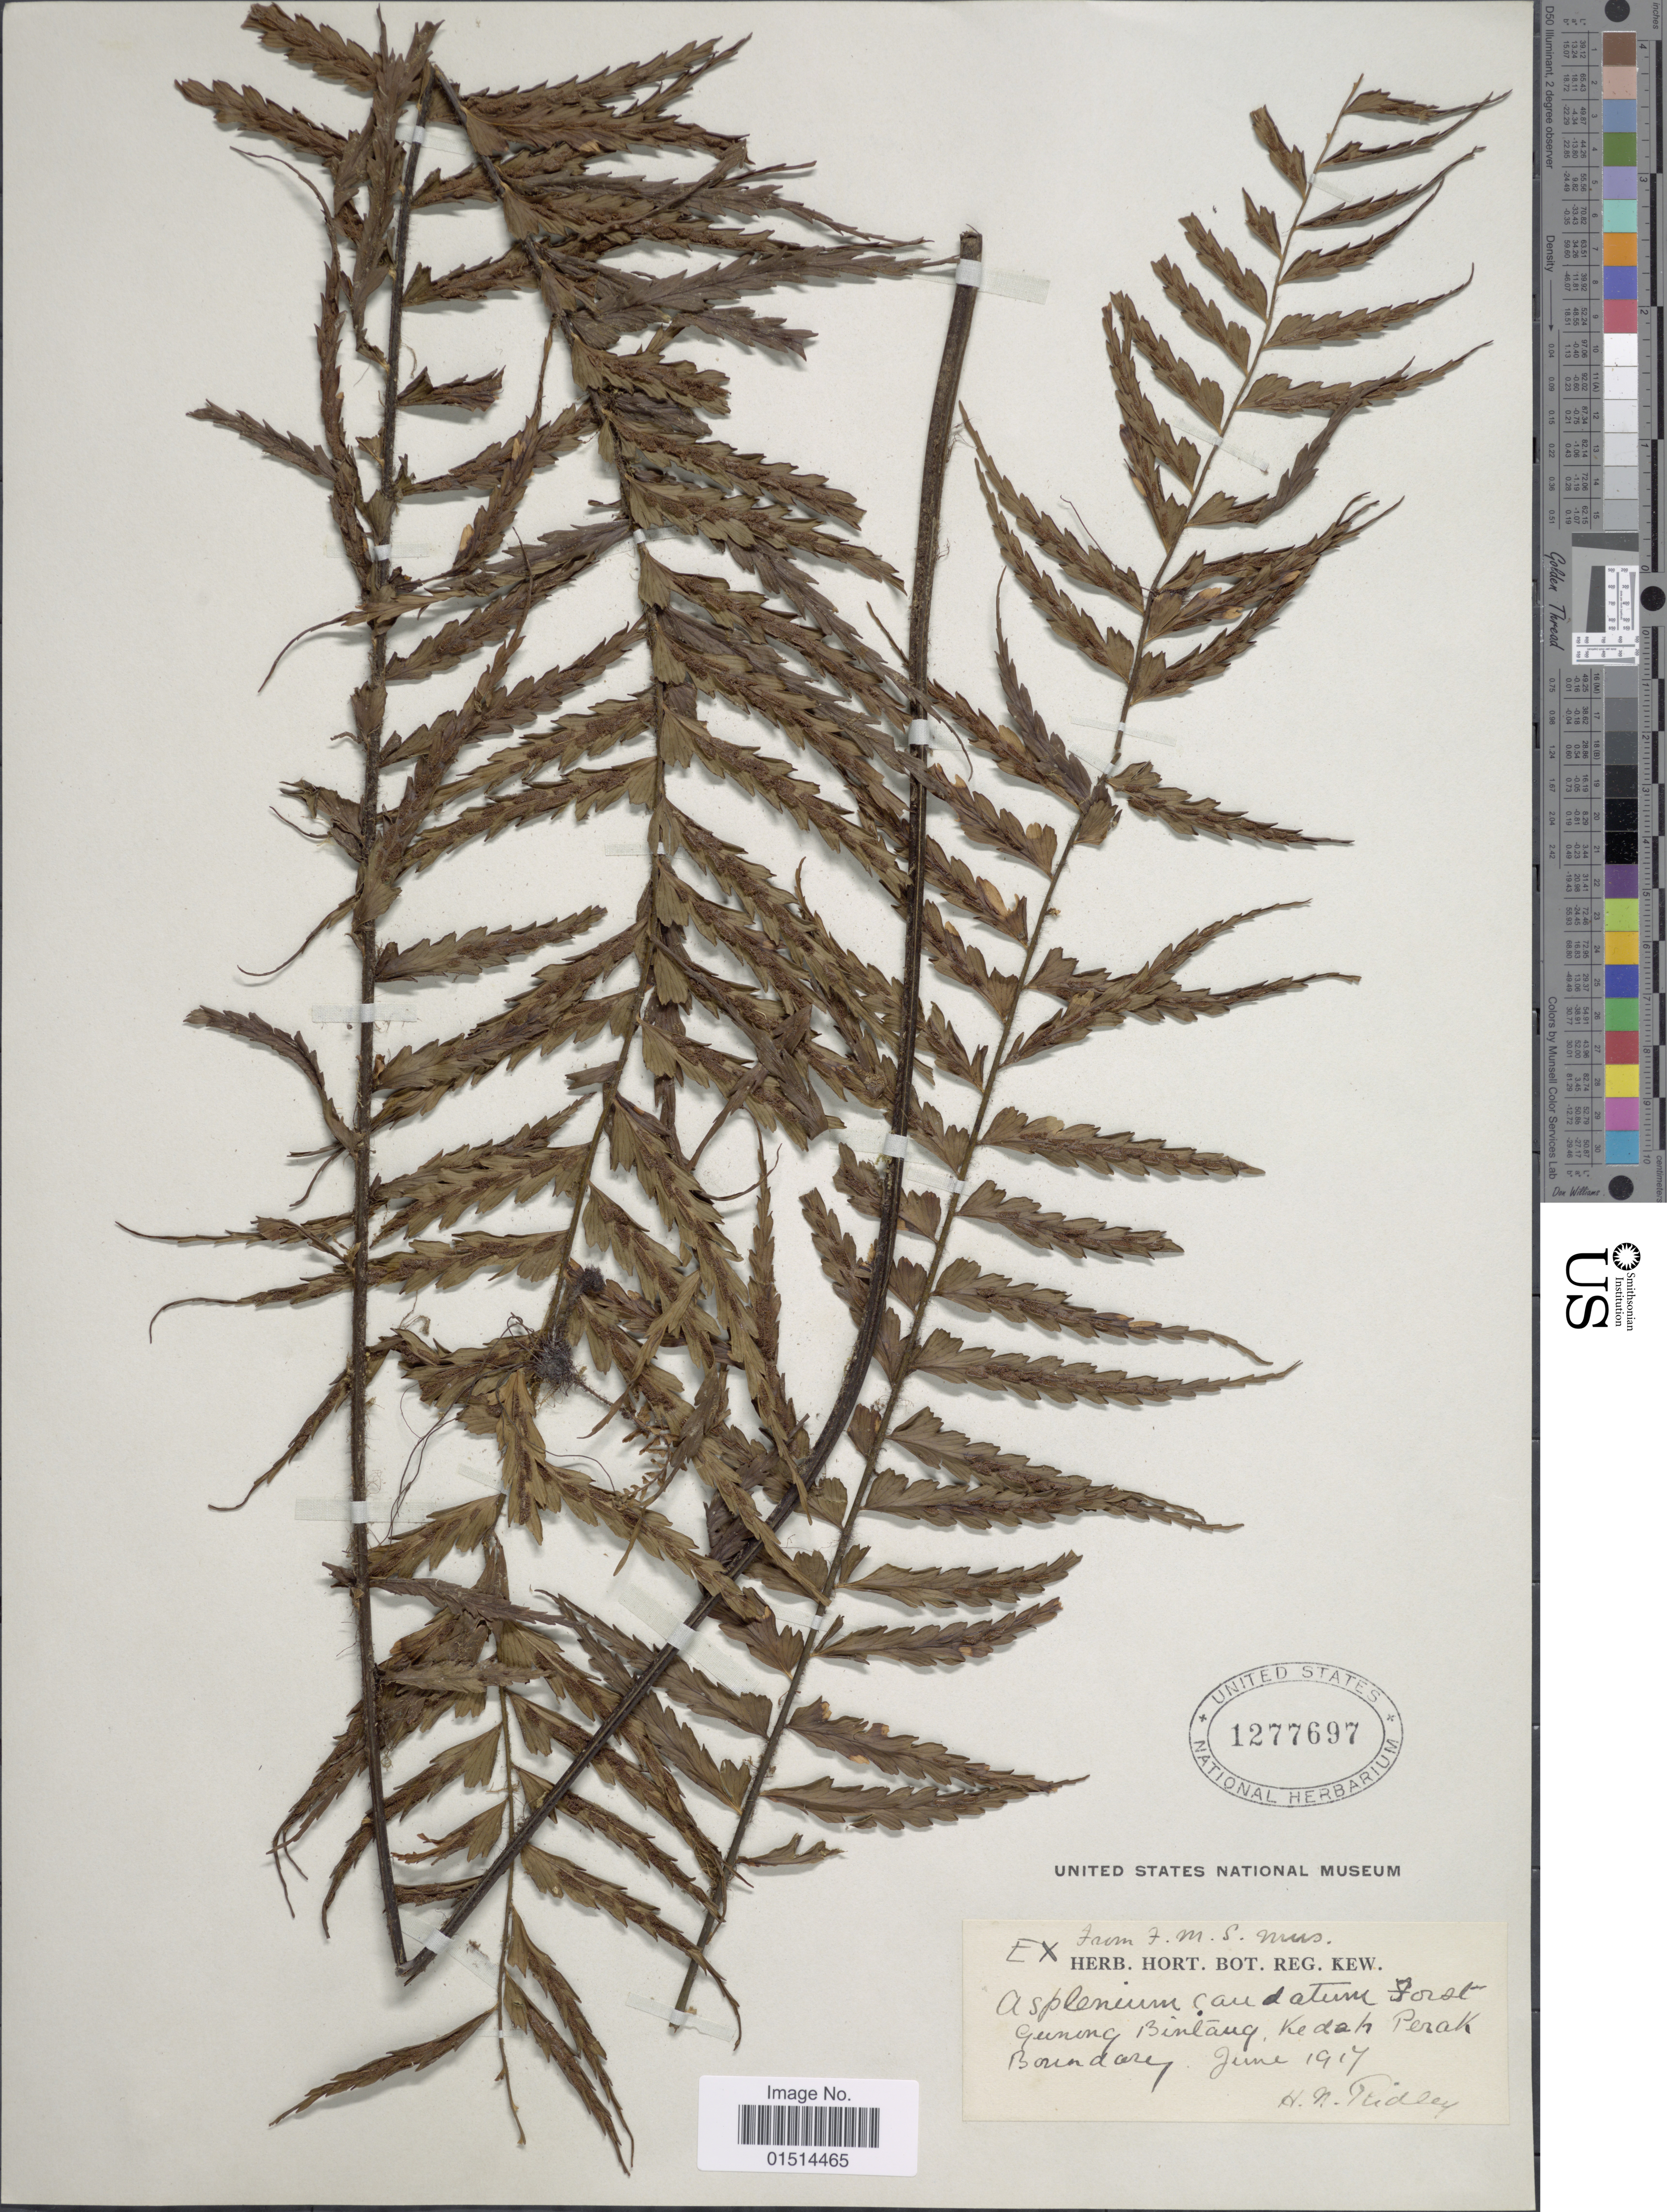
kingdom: Plantae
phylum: Tracheophyta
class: Polypodiopsida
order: Polypodiales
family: Aspleniaceae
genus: Asplenium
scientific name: Asplenium caudatum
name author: G. Forst.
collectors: H. N. Ridley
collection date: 1917-06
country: Malaysia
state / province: Perak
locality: Gunung Binlaug, Kedah Perak Boundary [interpreted]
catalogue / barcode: US 1277697